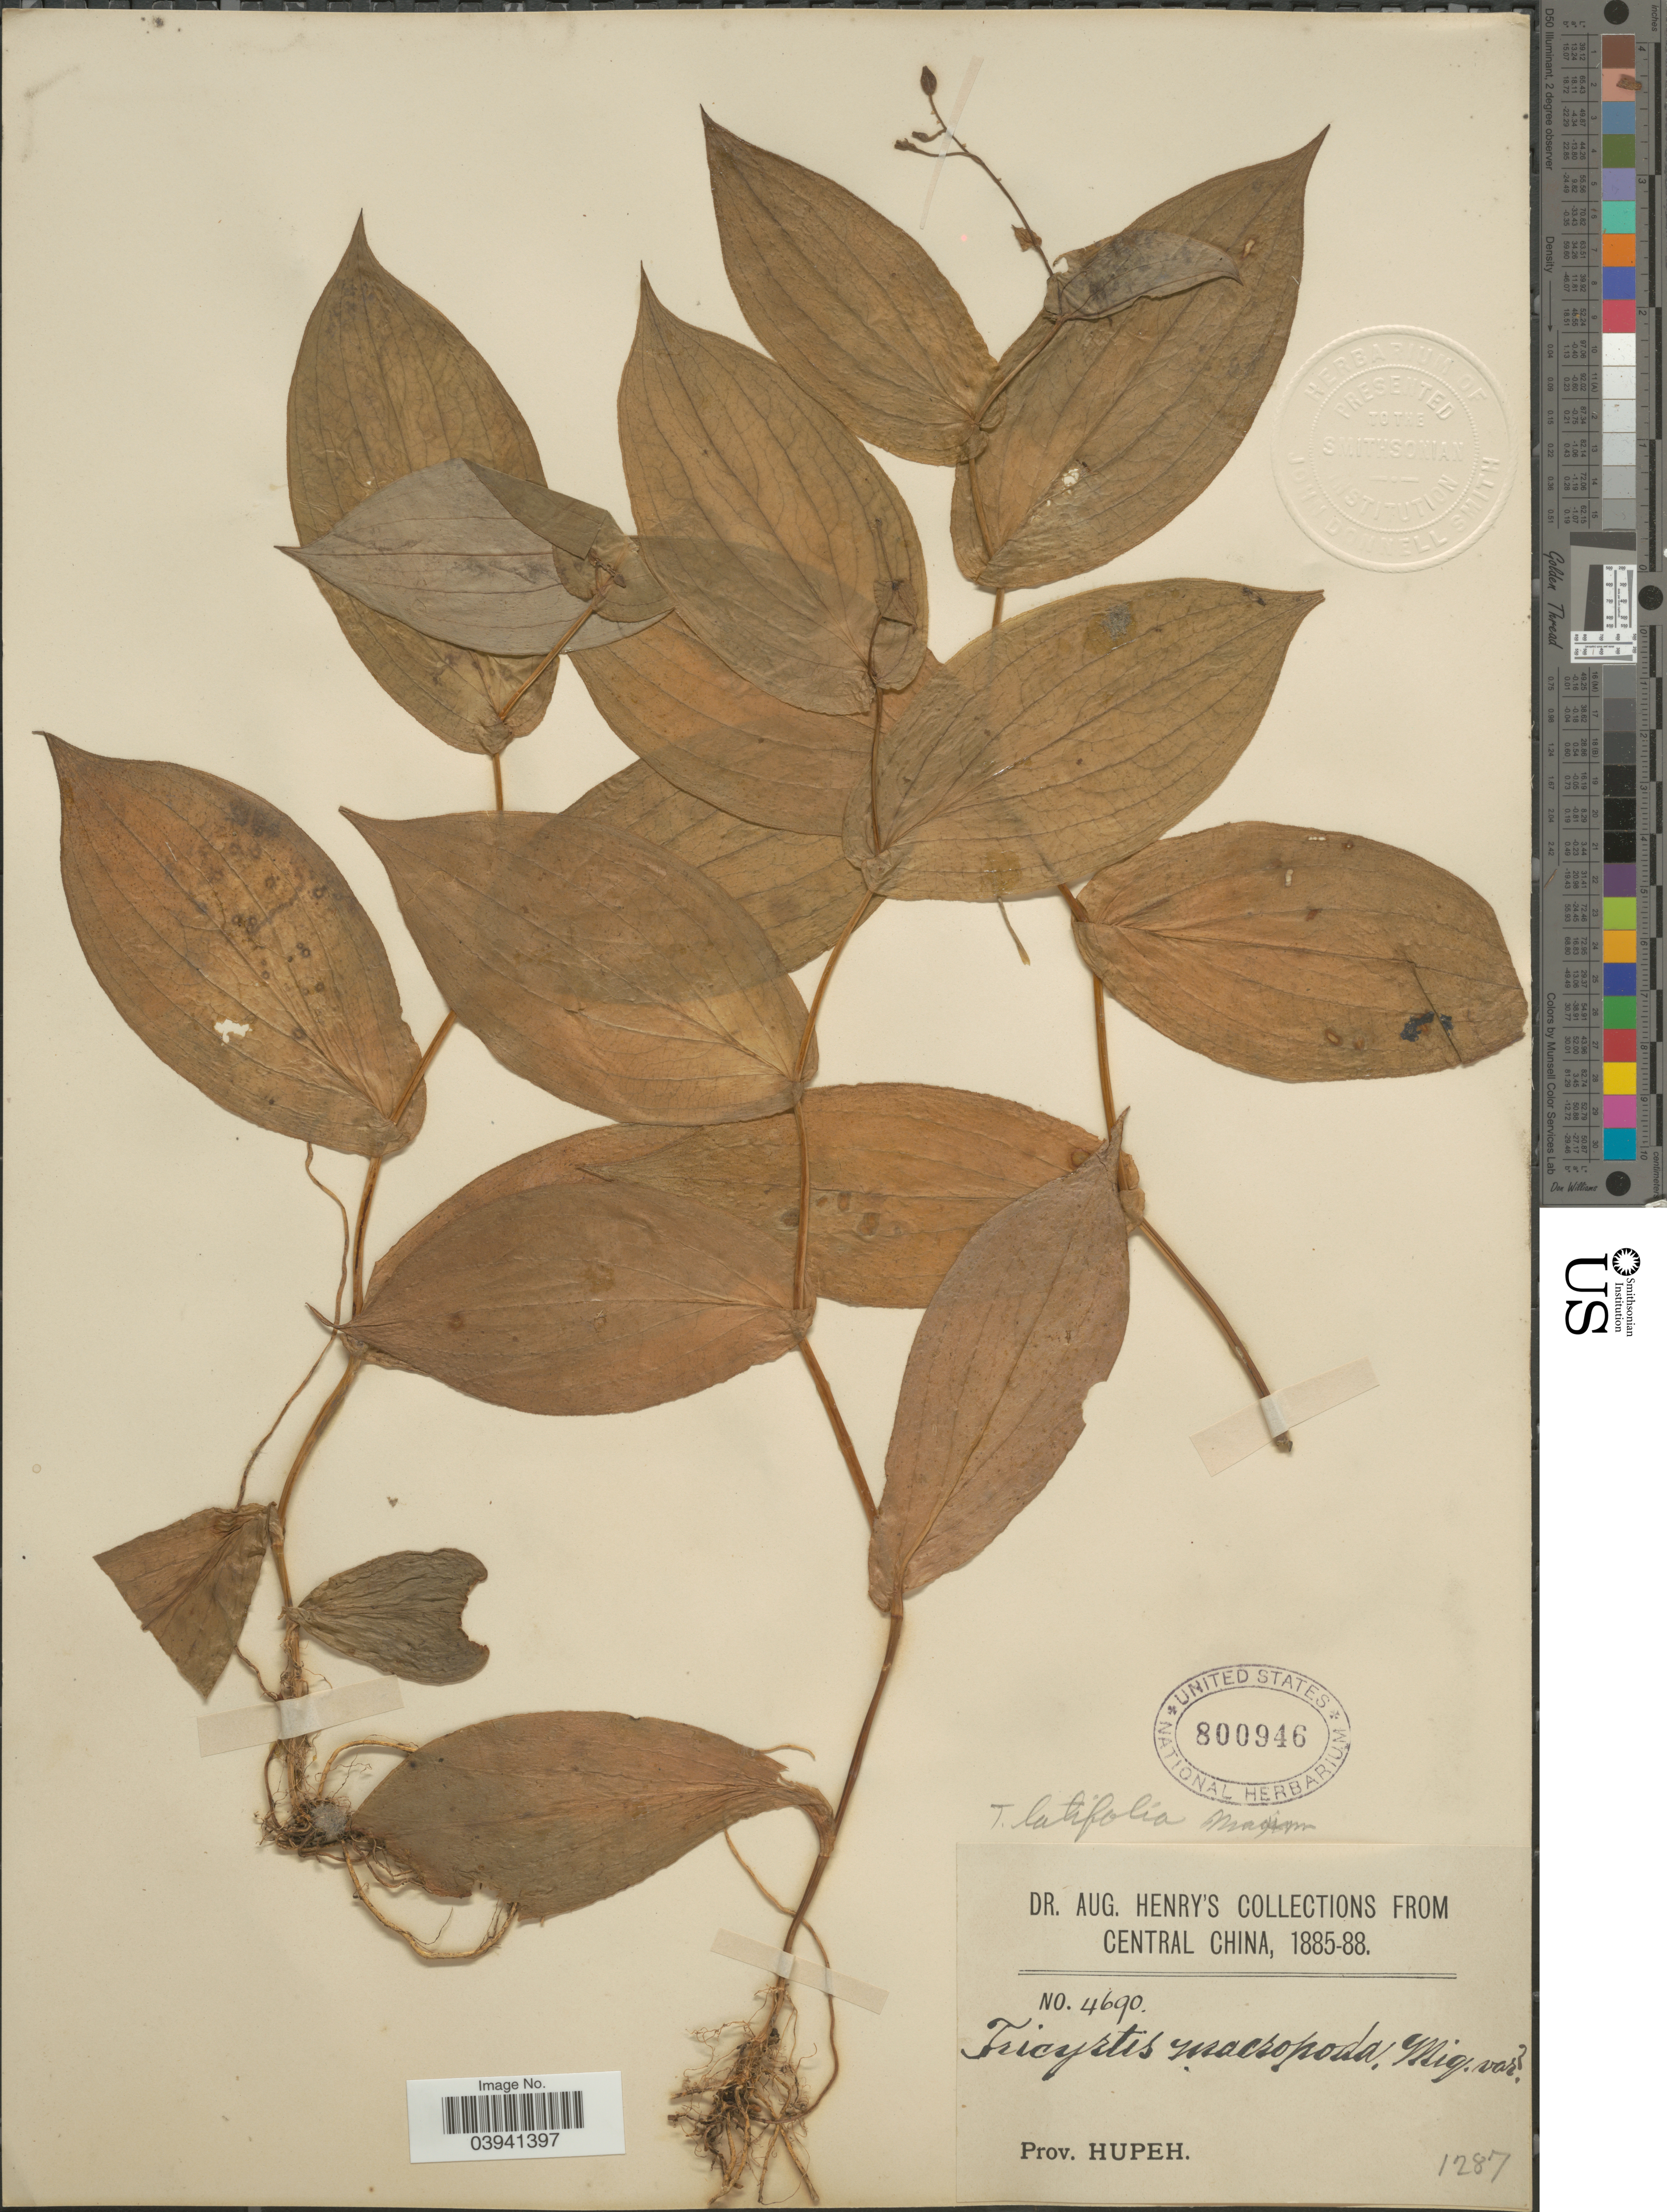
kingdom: Plantae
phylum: Tracheophyta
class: Liliopsida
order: Liliales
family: Liliaceae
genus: Tricyrtis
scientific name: Tricyrtis latifolia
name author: Maxim.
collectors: A. Henry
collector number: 4690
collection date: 1885/1888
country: China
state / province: Hubei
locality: Central China. Prov. Hupeh.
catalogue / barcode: US 800946